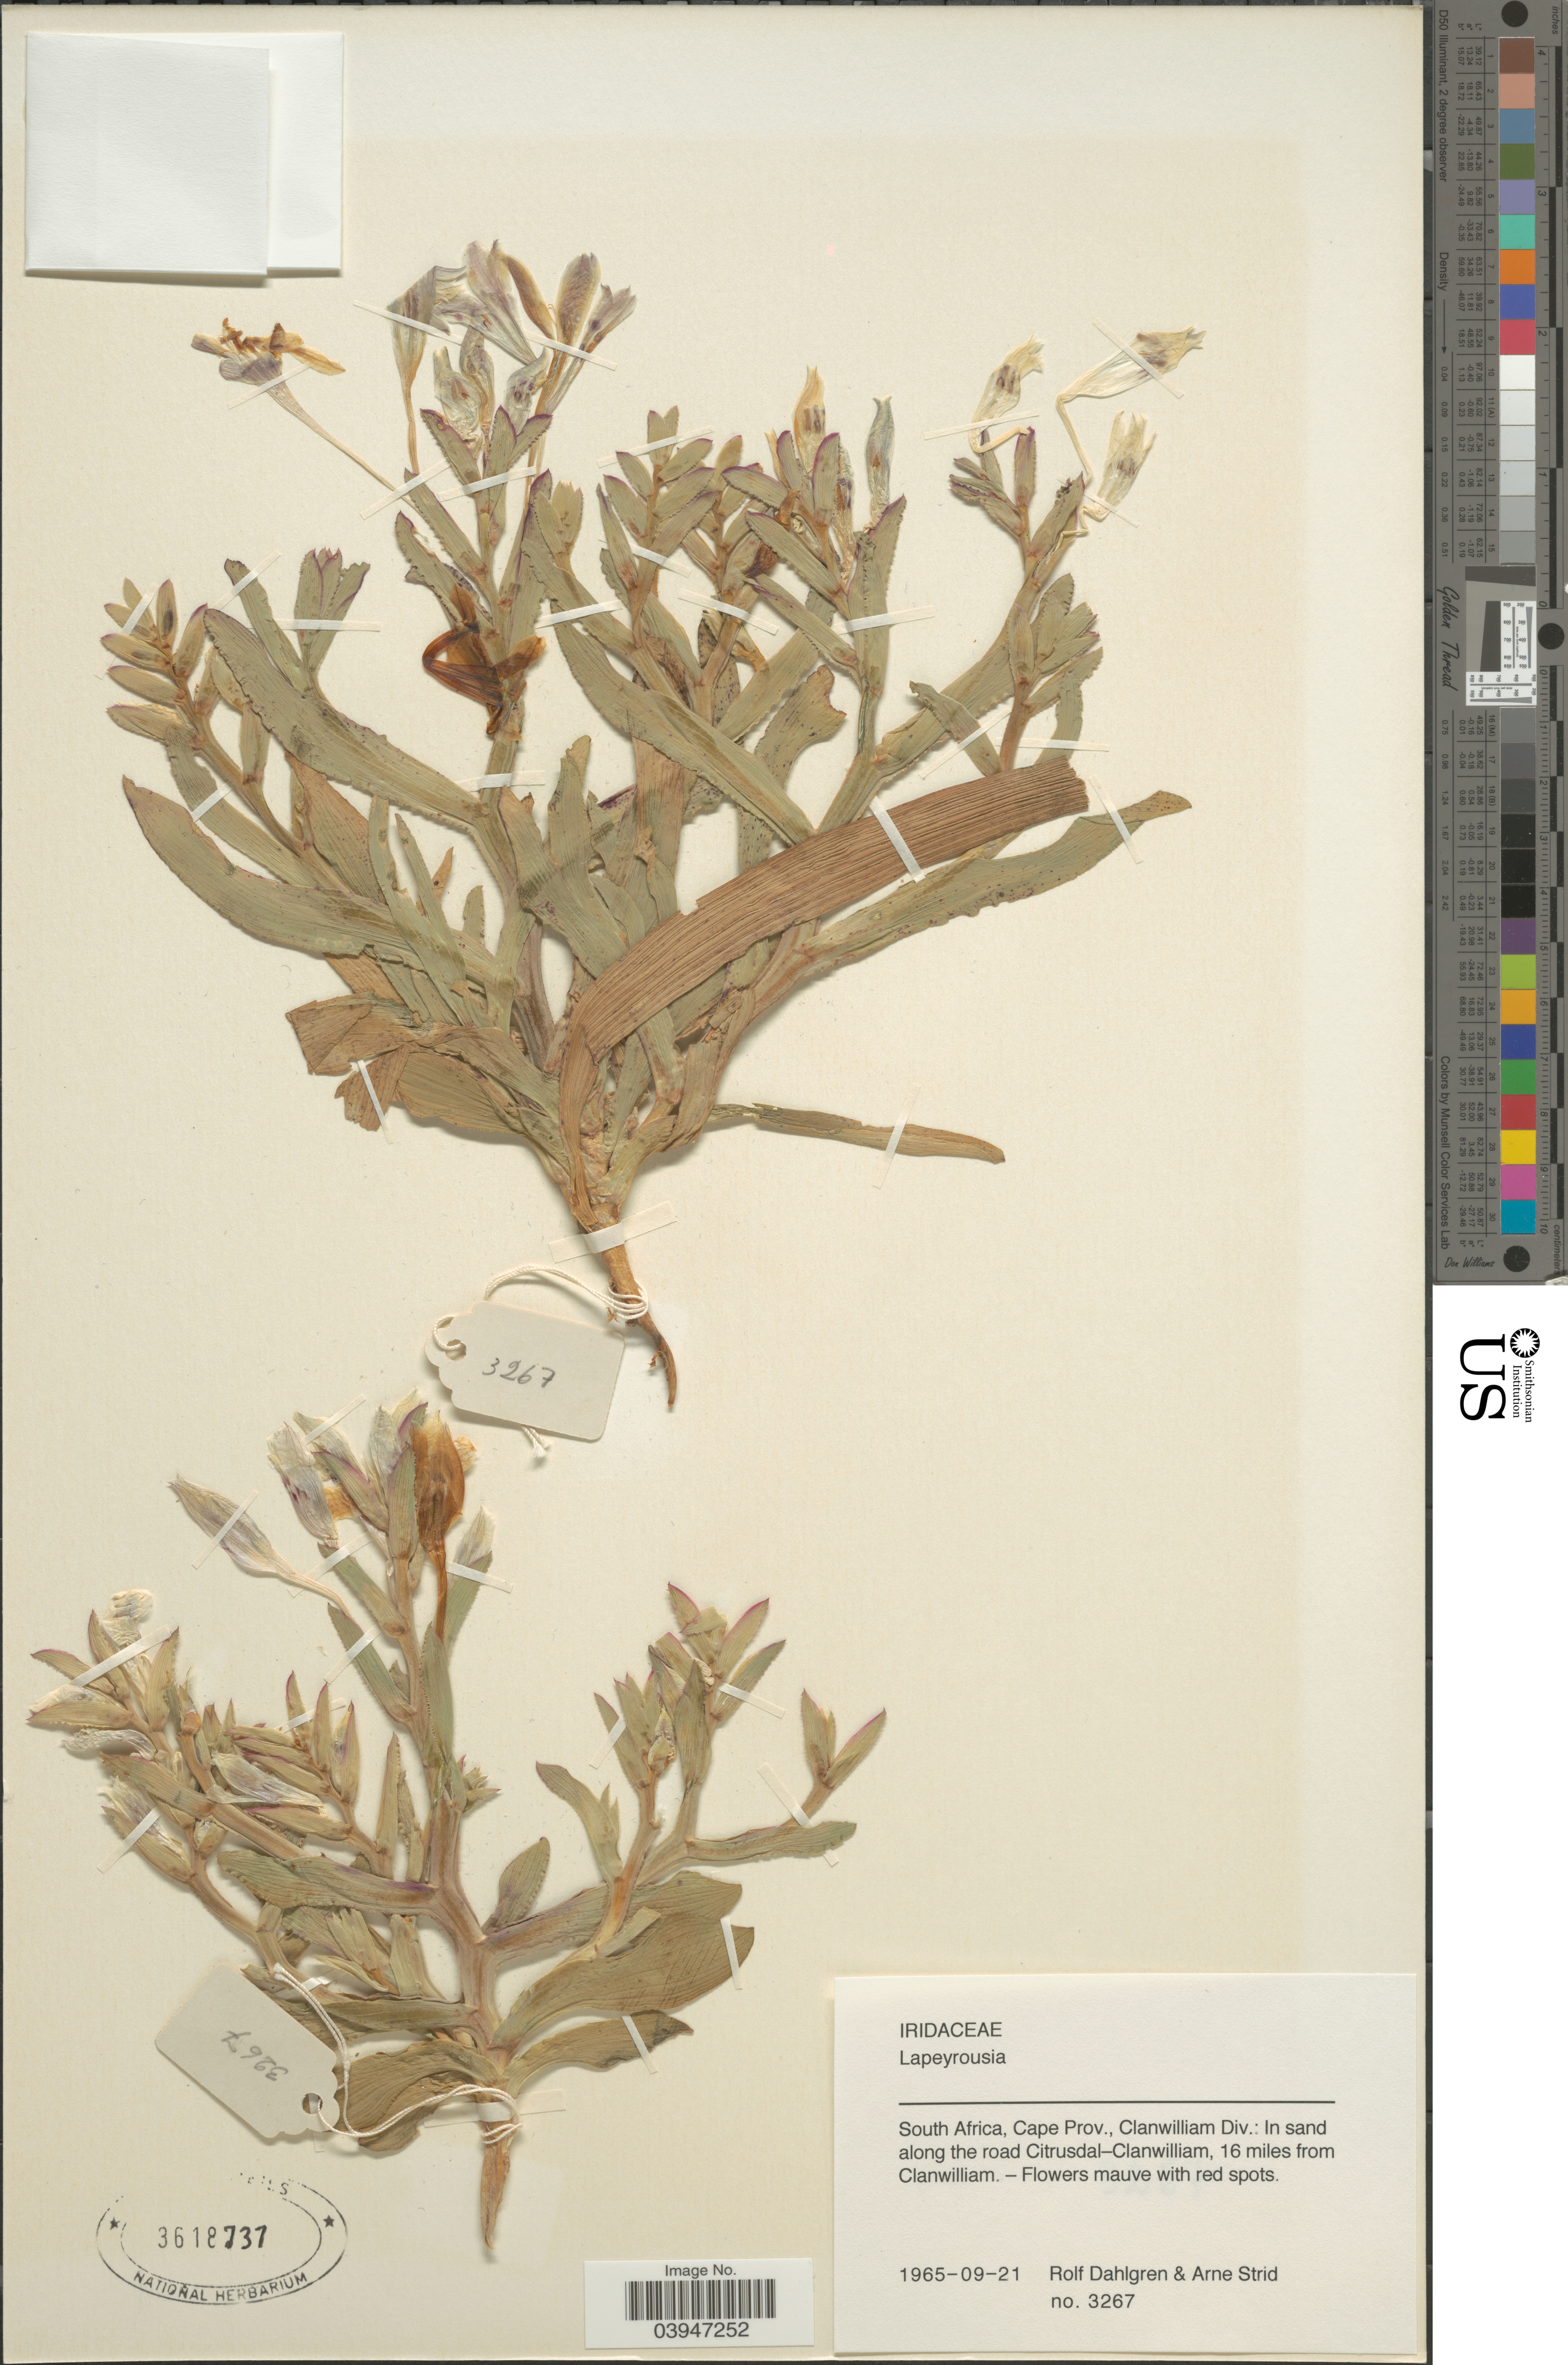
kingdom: Plantae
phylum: Tracheophyta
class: Liliopsida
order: Asparagales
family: Iridaceae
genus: Lapeirousia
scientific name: Lapeirousia sp.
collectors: R. Dahlgren & A. Strid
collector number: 3267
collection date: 1965-09-21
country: South Africa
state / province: Western Cape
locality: Clanwilliam Div.: In sand along the road Citrusdal-Clanwilliam, 16 miles from Clanwilliam.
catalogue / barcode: US 3618737